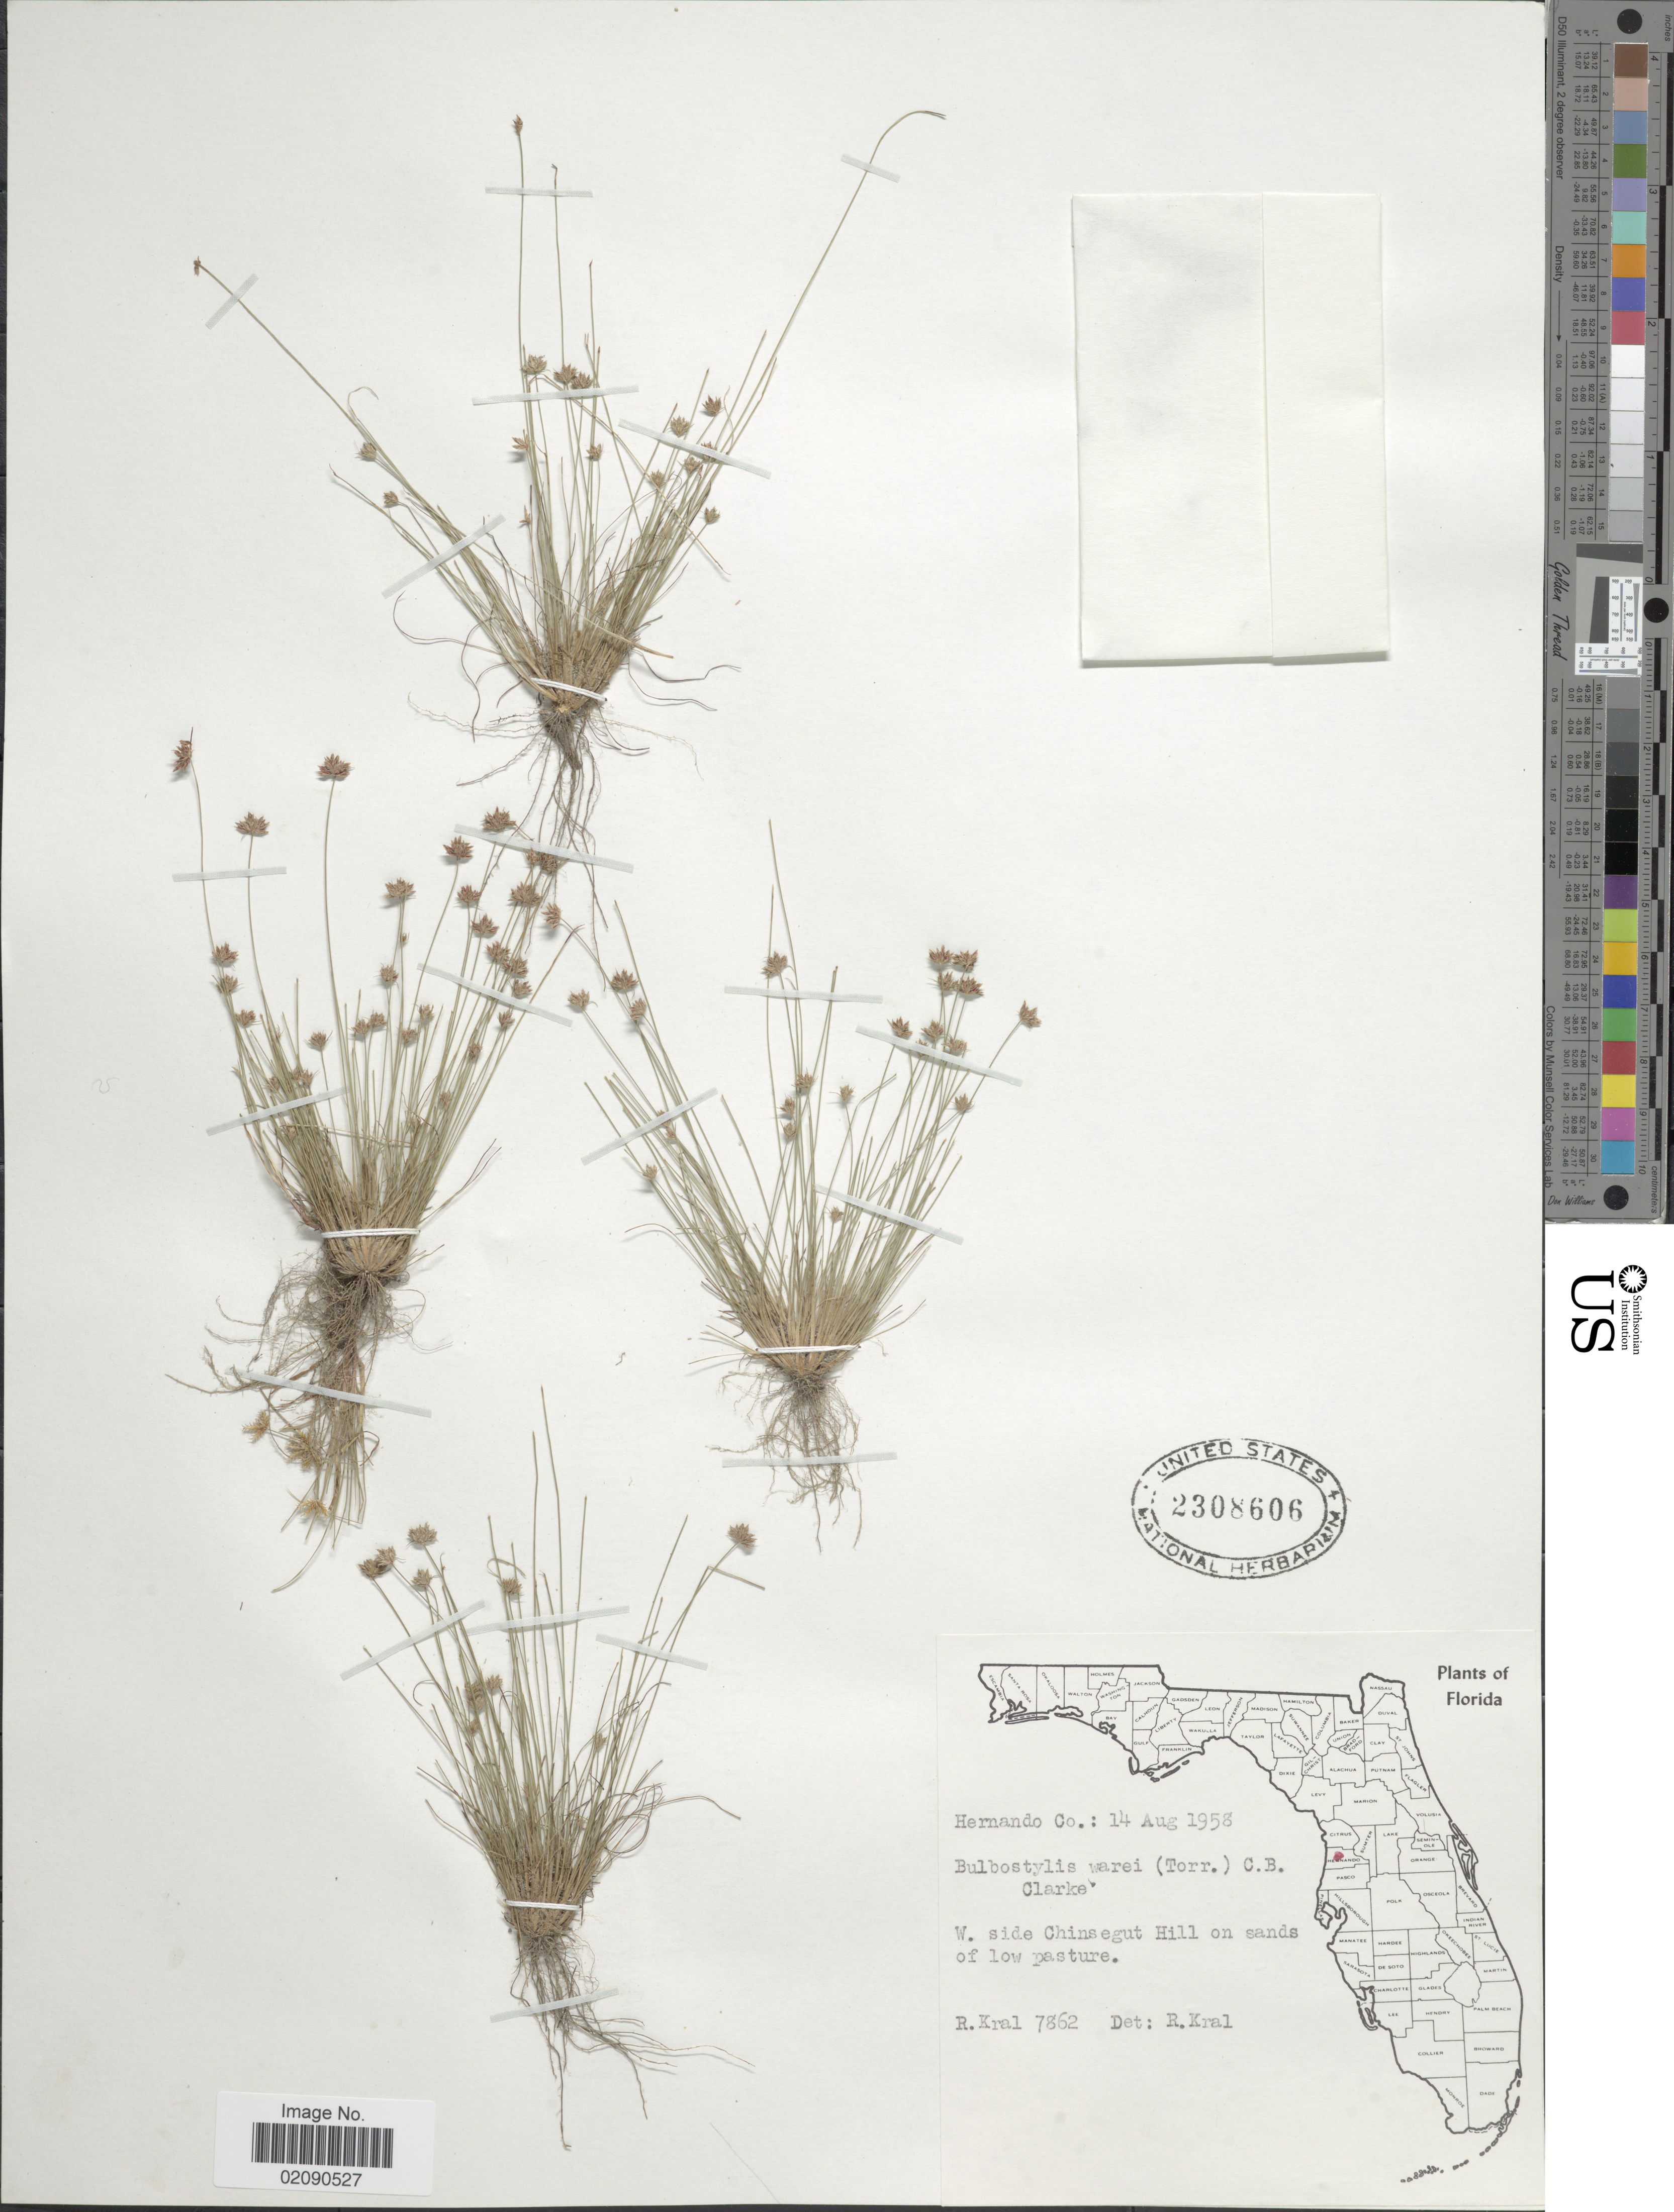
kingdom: Plantae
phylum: Tracheophyta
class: Liliopsida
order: Poales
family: Cyperaceae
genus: Bulbostylis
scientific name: Bulbostylis warei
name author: (Torr.) C.B. Clarke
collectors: R. Kral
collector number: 7862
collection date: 1958-08-14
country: United States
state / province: Florida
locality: Hernando Co, W side Chinsegut Hill on sands of low pasture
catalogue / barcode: US 2308606